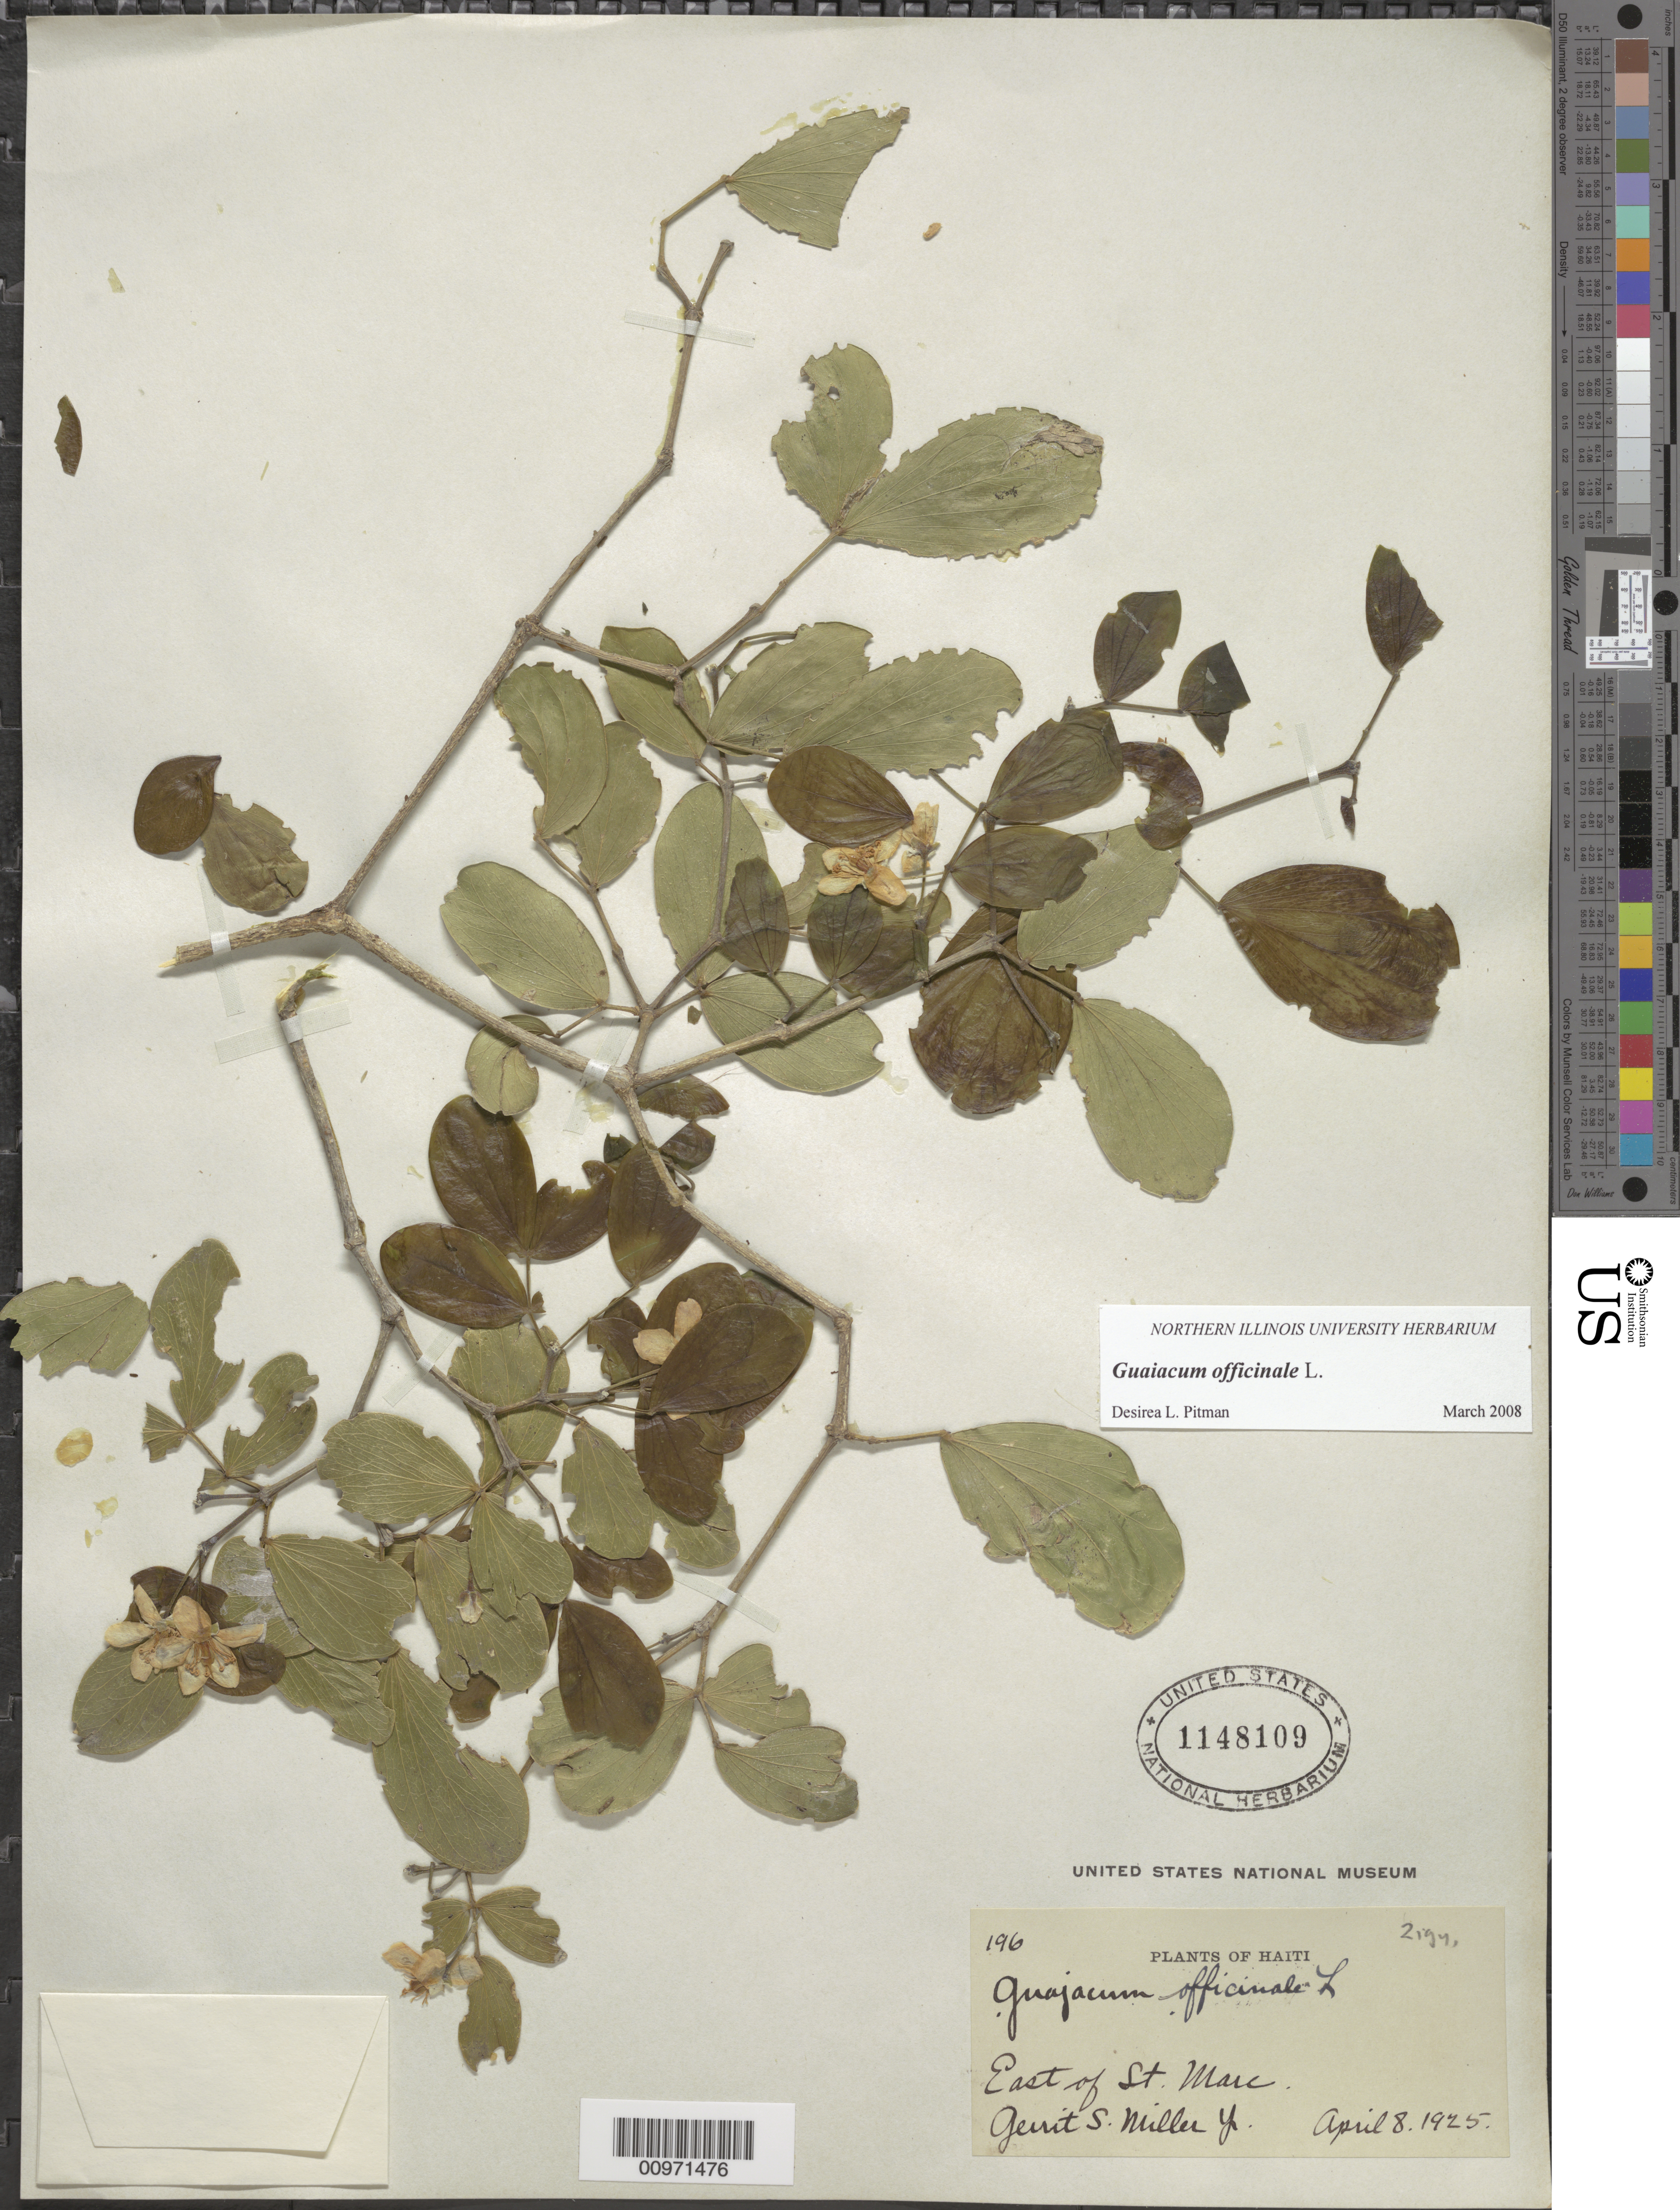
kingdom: Plantae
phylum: Tracheophyta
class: Magnoliopsida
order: Zygophyllales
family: Zygophyllaceae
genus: Guaiacum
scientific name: Guaiacum officinale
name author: L.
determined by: Pitman, D. L.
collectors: G. S. Miller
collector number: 196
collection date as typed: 08 Apr 1925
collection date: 1925-04-08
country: Haiti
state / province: Artibonite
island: Hispaniola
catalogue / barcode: US 1148109